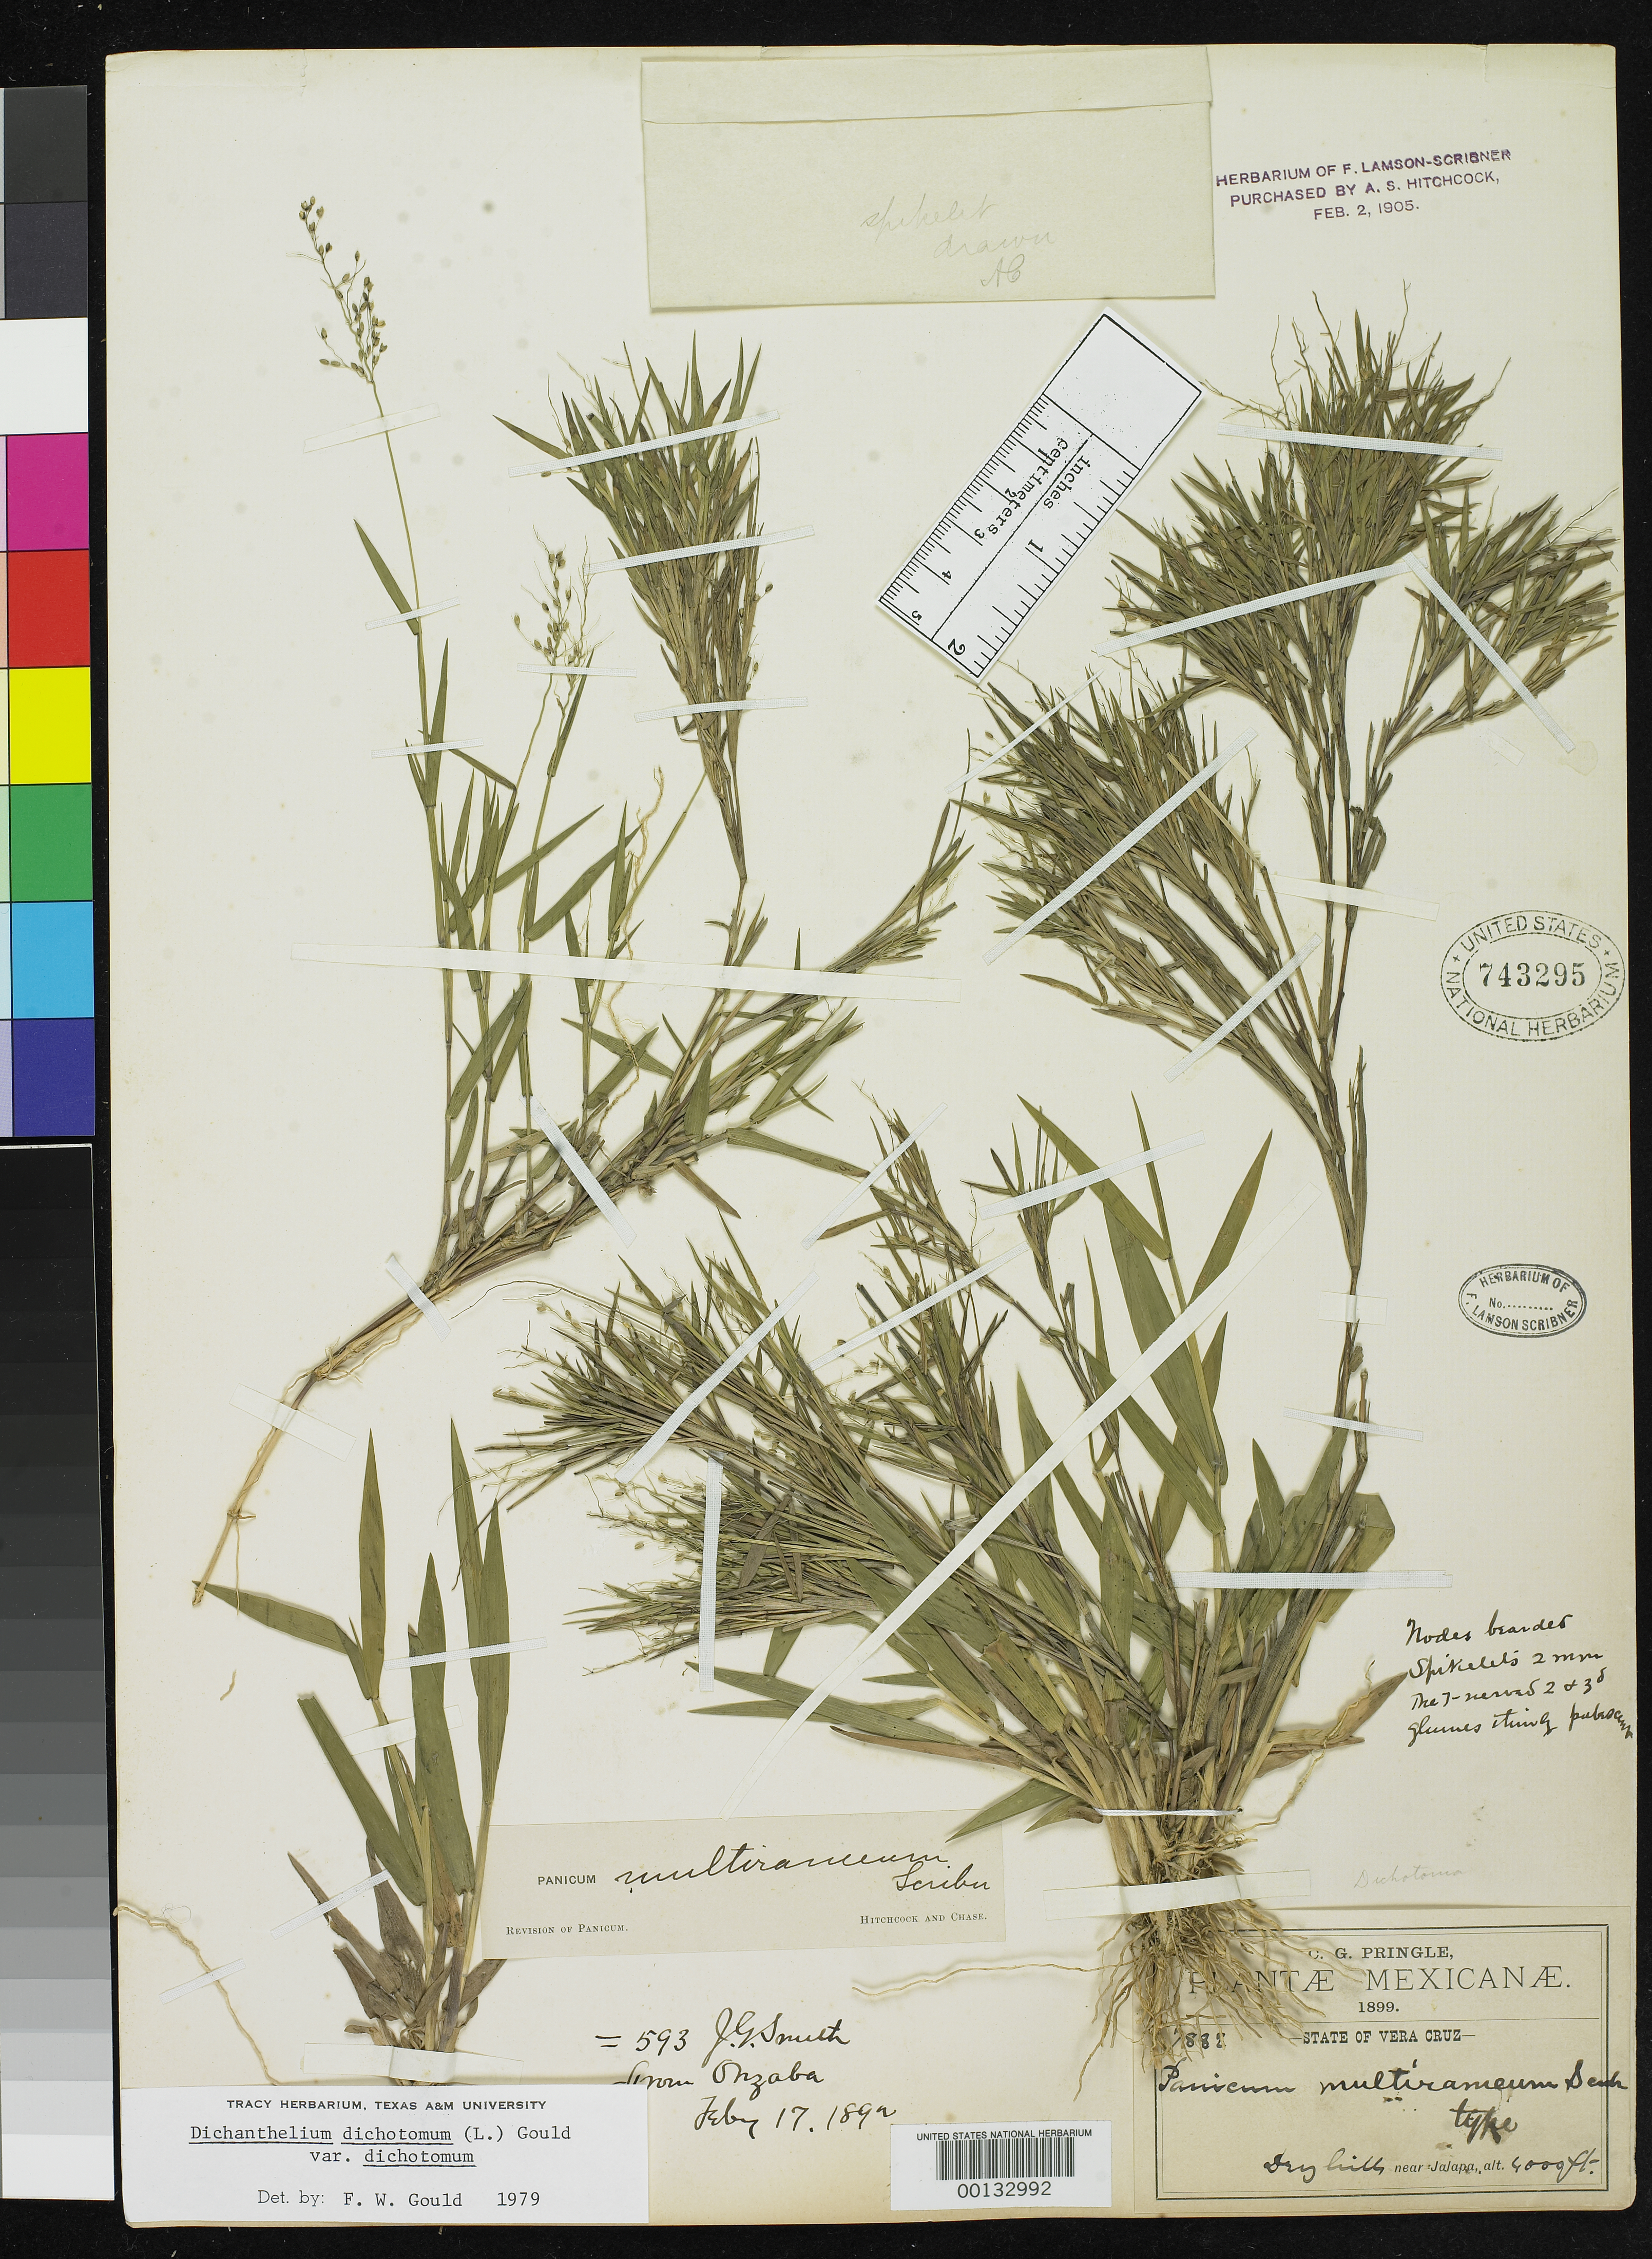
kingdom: Plantae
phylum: Tracheophyta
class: Liliopsida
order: Poales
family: Poaceae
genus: Panicum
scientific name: Panicum multirameum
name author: Scribn.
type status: Lectotype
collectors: C. G. Pringle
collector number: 7882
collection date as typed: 1899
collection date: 1899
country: Mexico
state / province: Veracruz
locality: Near Jalapa; alt. 4000 ft.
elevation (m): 1219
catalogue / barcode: US 743295